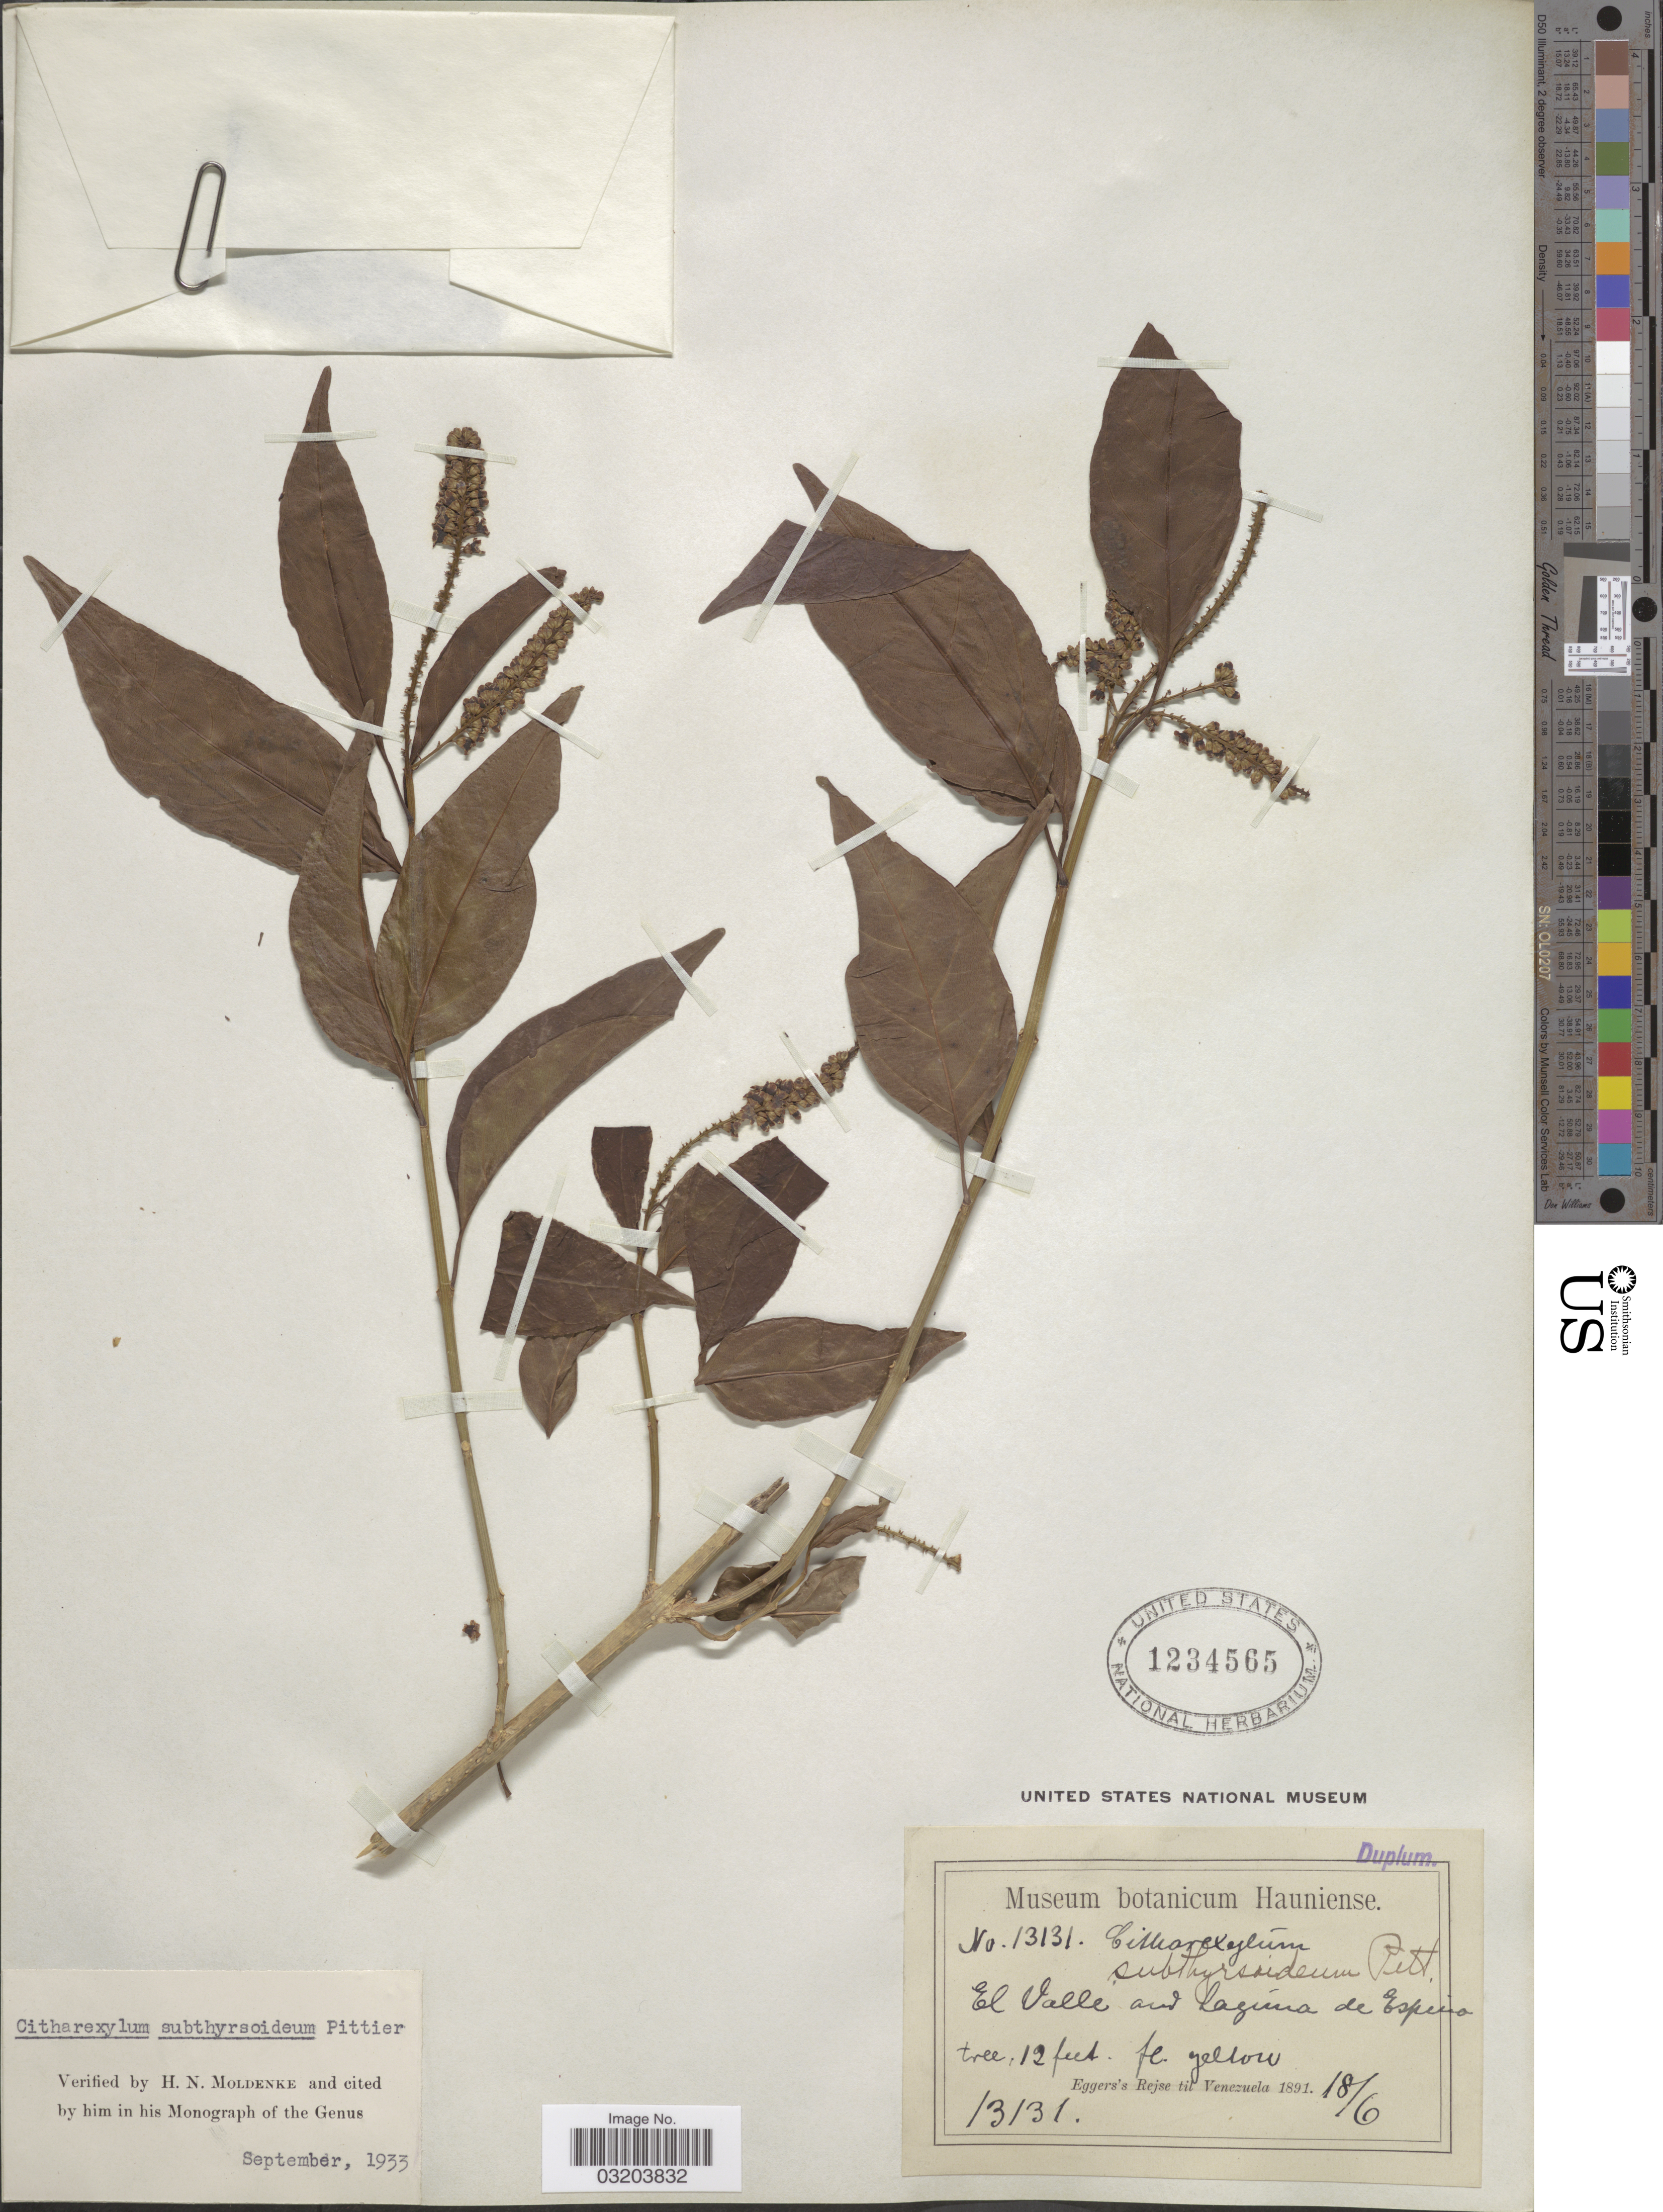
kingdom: Plantae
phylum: Tracheophyta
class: Magnoliopsida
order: Lamiales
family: Verbenaceae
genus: Citharexylum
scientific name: Citharexylum subthyrsoideum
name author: Pittier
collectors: -. Eggers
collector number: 13131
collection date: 1891-06-18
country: Venezuela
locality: El Valle and Lagúna de Espina.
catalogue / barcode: US 1234565